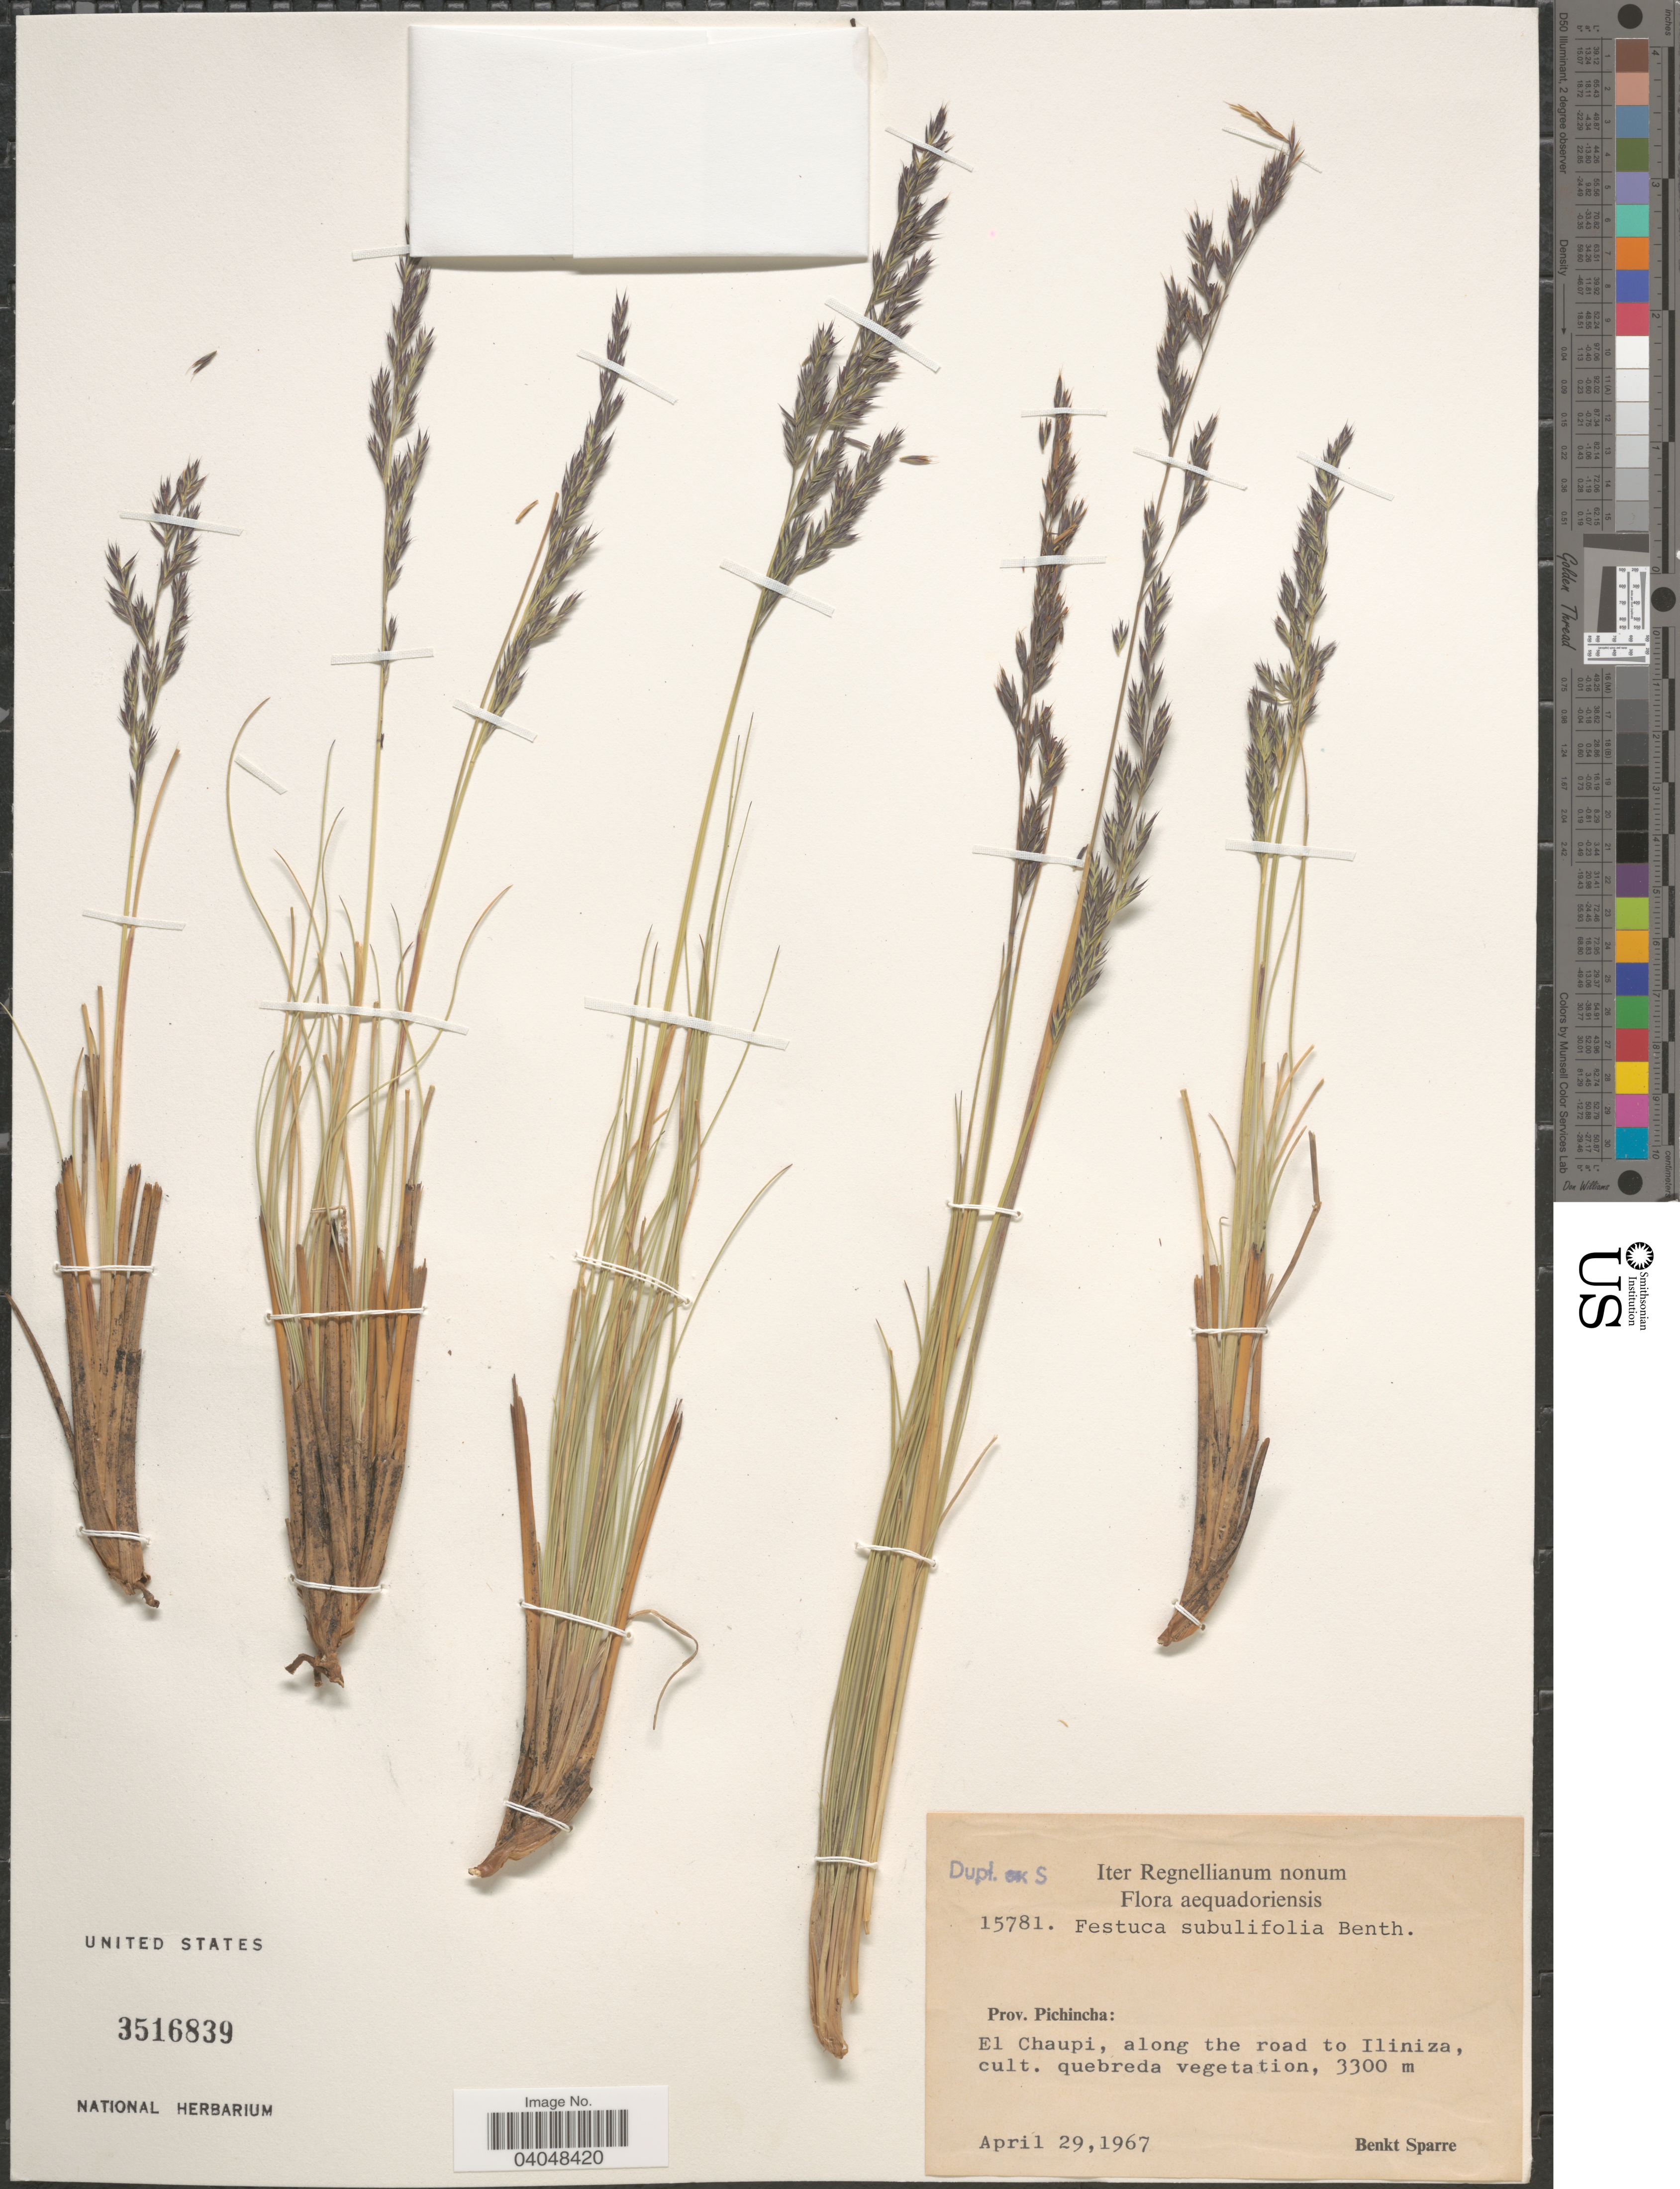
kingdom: Plantae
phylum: Tracheophyta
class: Liliopsida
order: Poales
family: Poaceae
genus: Festuca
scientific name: Festuca subulifolia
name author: Benth.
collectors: B. Sparre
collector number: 15781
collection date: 1967-04-29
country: Ecuador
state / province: Pichincha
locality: Aequadoriensis. El Chaupi, along the road to Iliniza.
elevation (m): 3300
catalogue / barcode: US 3516839